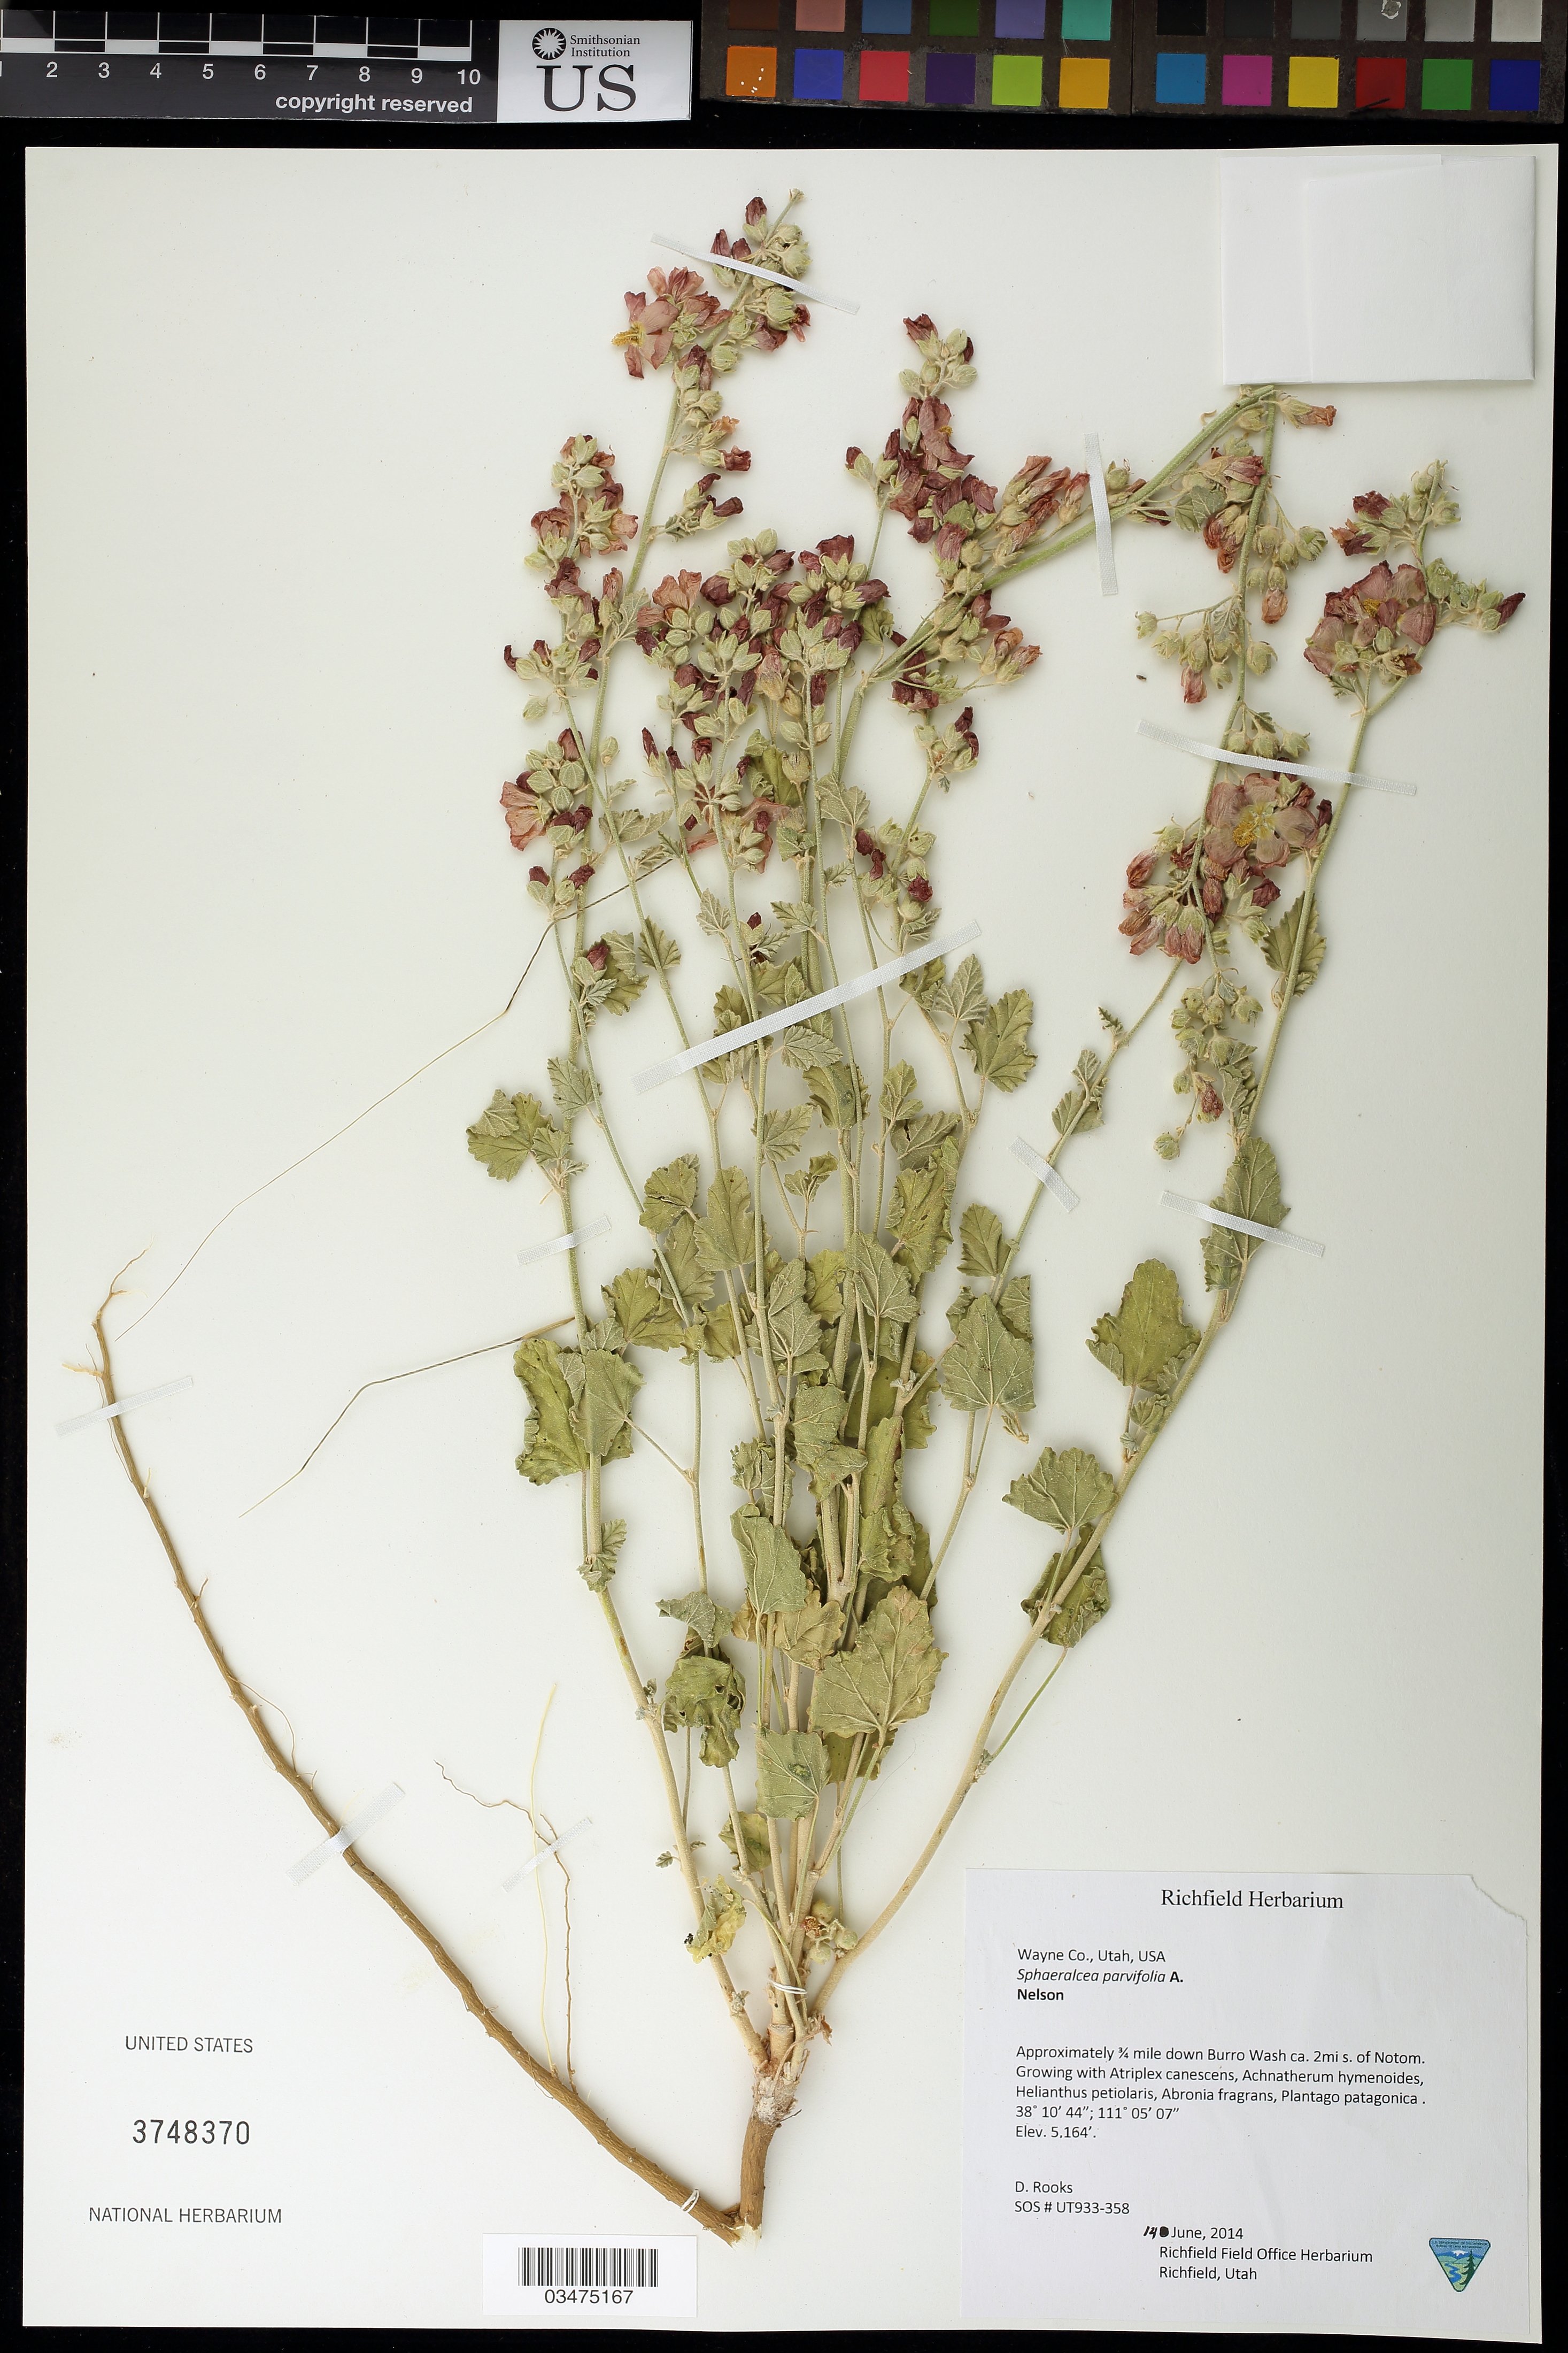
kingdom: Plantae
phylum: Tracheophyta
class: Magnoliopsida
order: Malvales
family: Malvaceae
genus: Sphaeralcea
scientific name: Sphaeralcea parvifolia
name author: A. Nelson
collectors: D. Rooks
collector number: UT933-358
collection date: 2014-06-14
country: United States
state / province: Utah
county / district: Wayne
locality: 3/4 mi. down Burro Wash, 2 mi. S of Notom.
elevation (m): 1574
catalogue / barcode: US 3748370